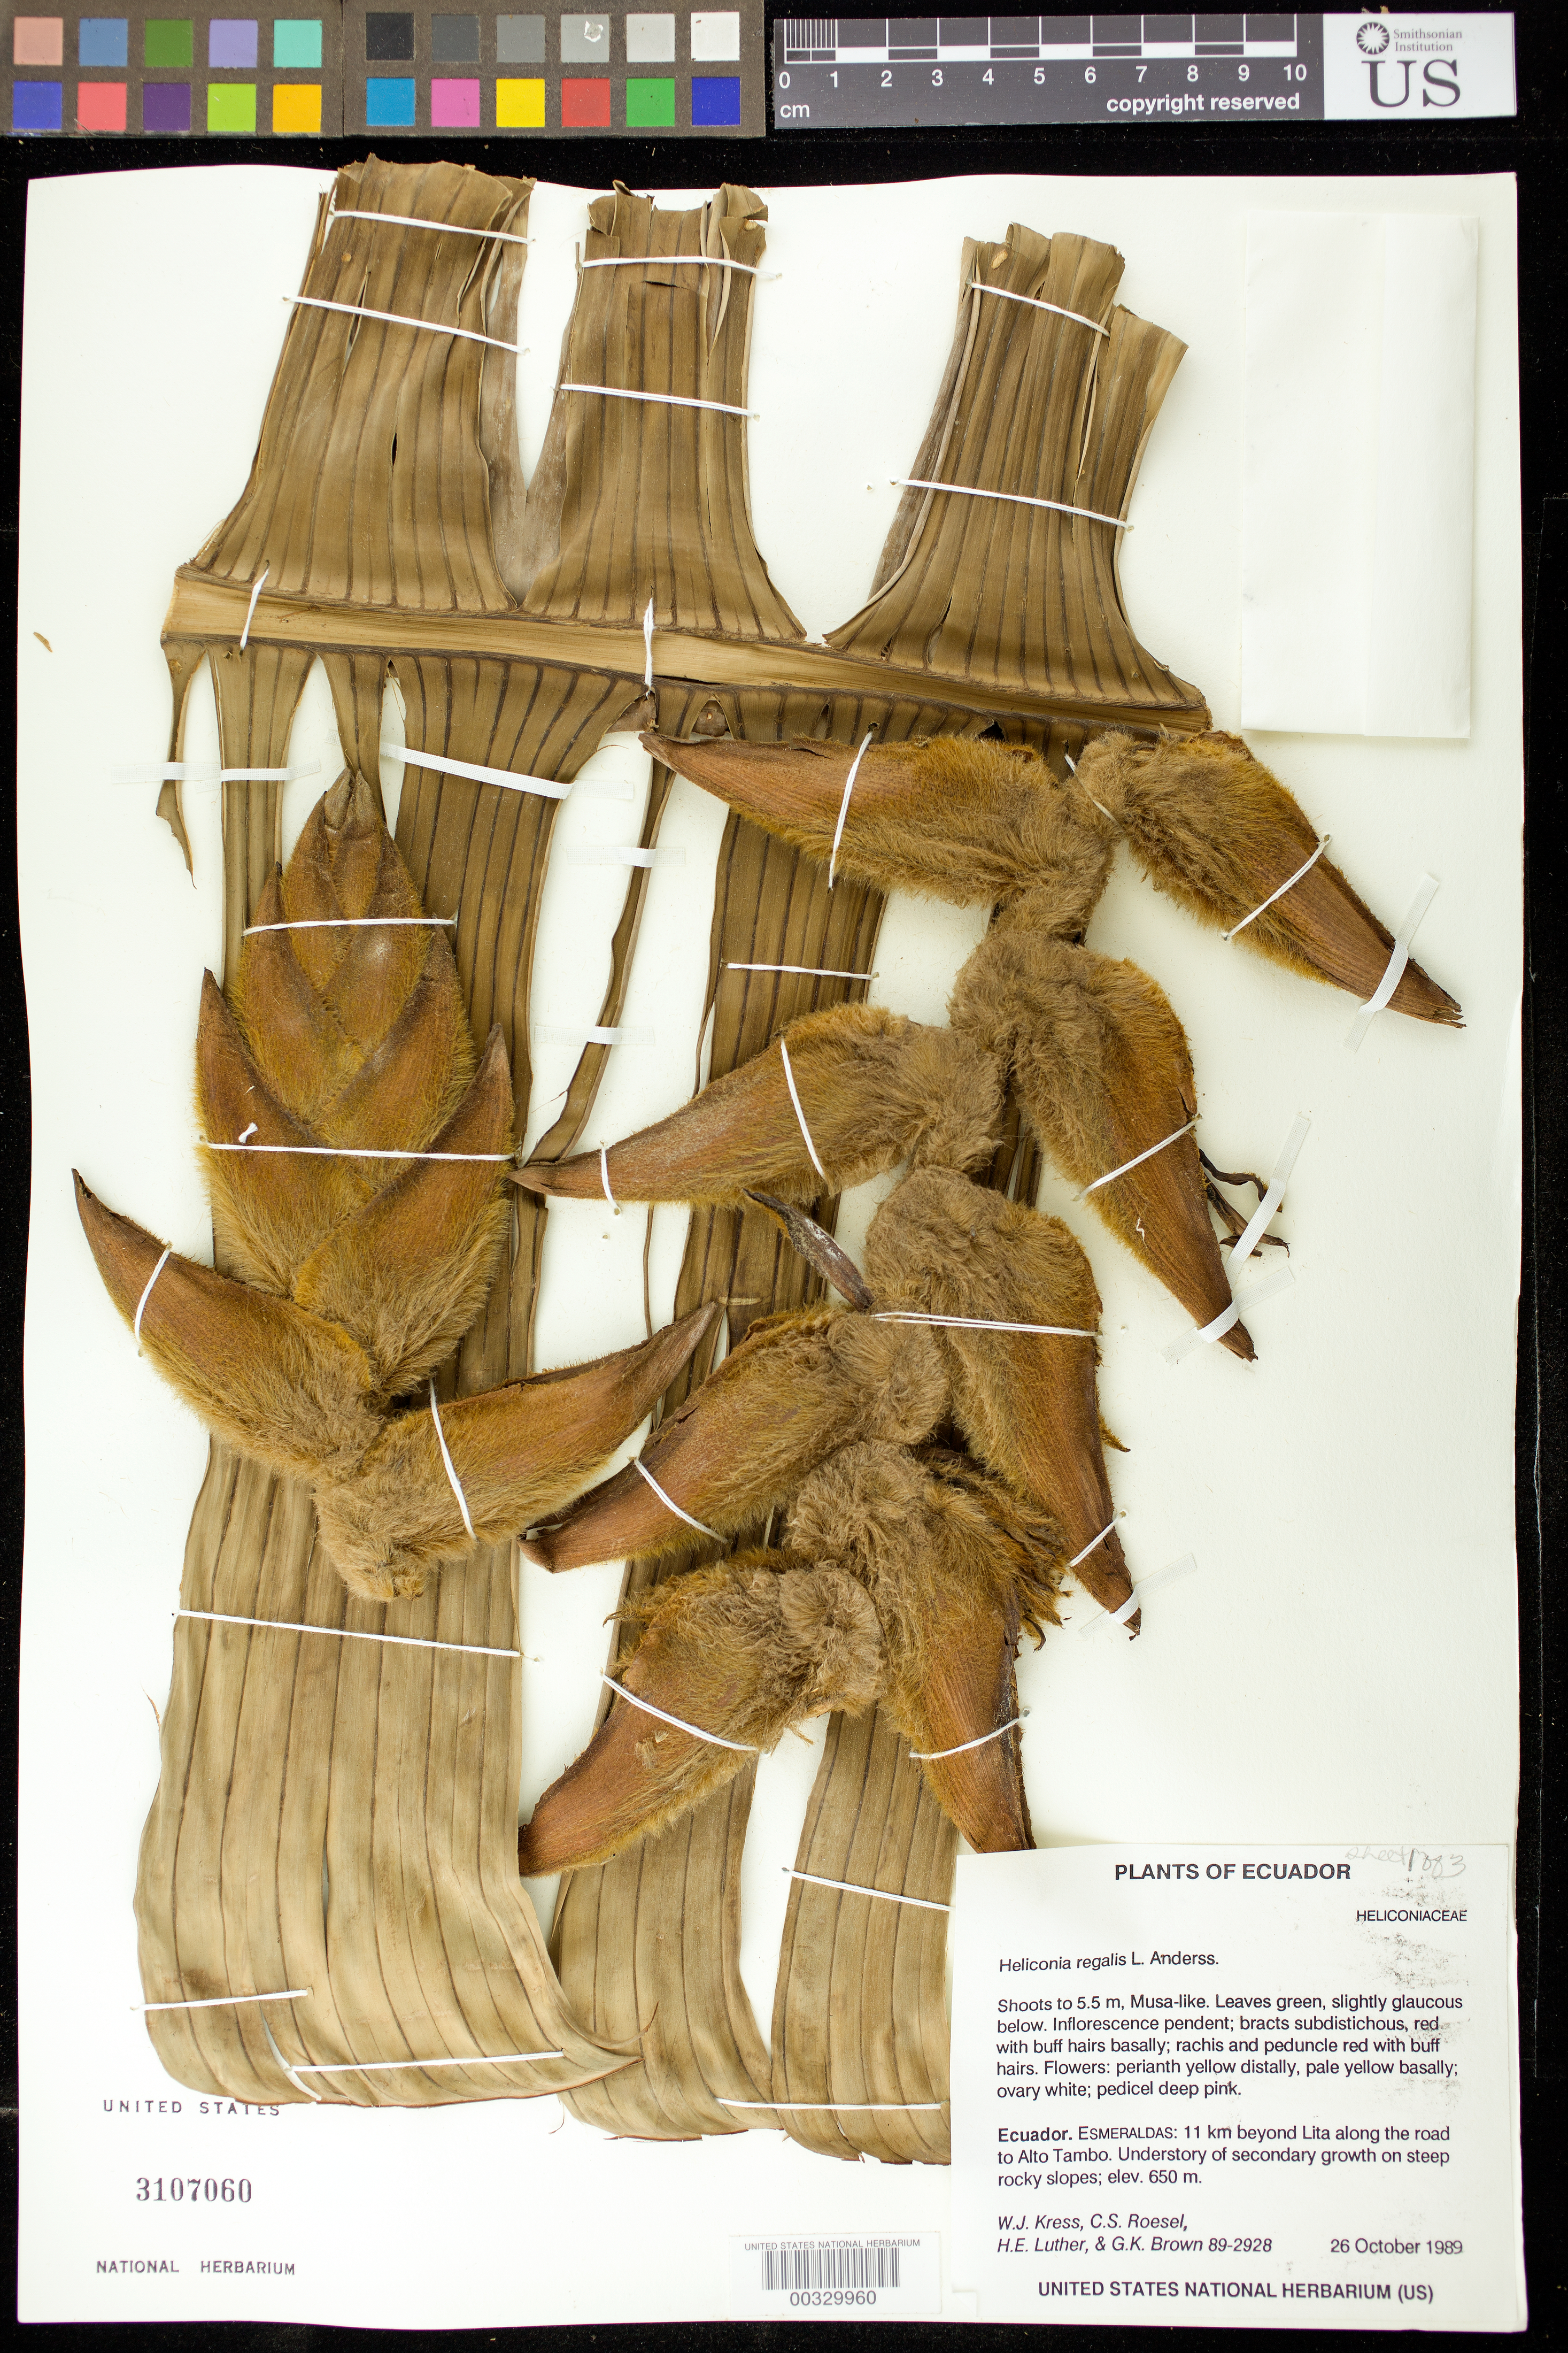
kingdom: Plantae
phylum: Tracheophyta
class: Liliopsida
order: Zingiberales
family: Heliconiaceae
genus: Heliconia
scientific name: Heliconia regalis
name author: L. Andersson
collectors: W. J. Kress, C. S. Roesel, Harry E. Luther & G. K. Brown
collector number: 89-2928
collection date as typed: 26 Oct 1989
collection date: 1989-10-26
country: Ecuador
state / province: Esmeraldas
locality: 11 km beyond Lita along road to Alto Tambo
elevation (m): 650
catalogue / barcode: US 3107060